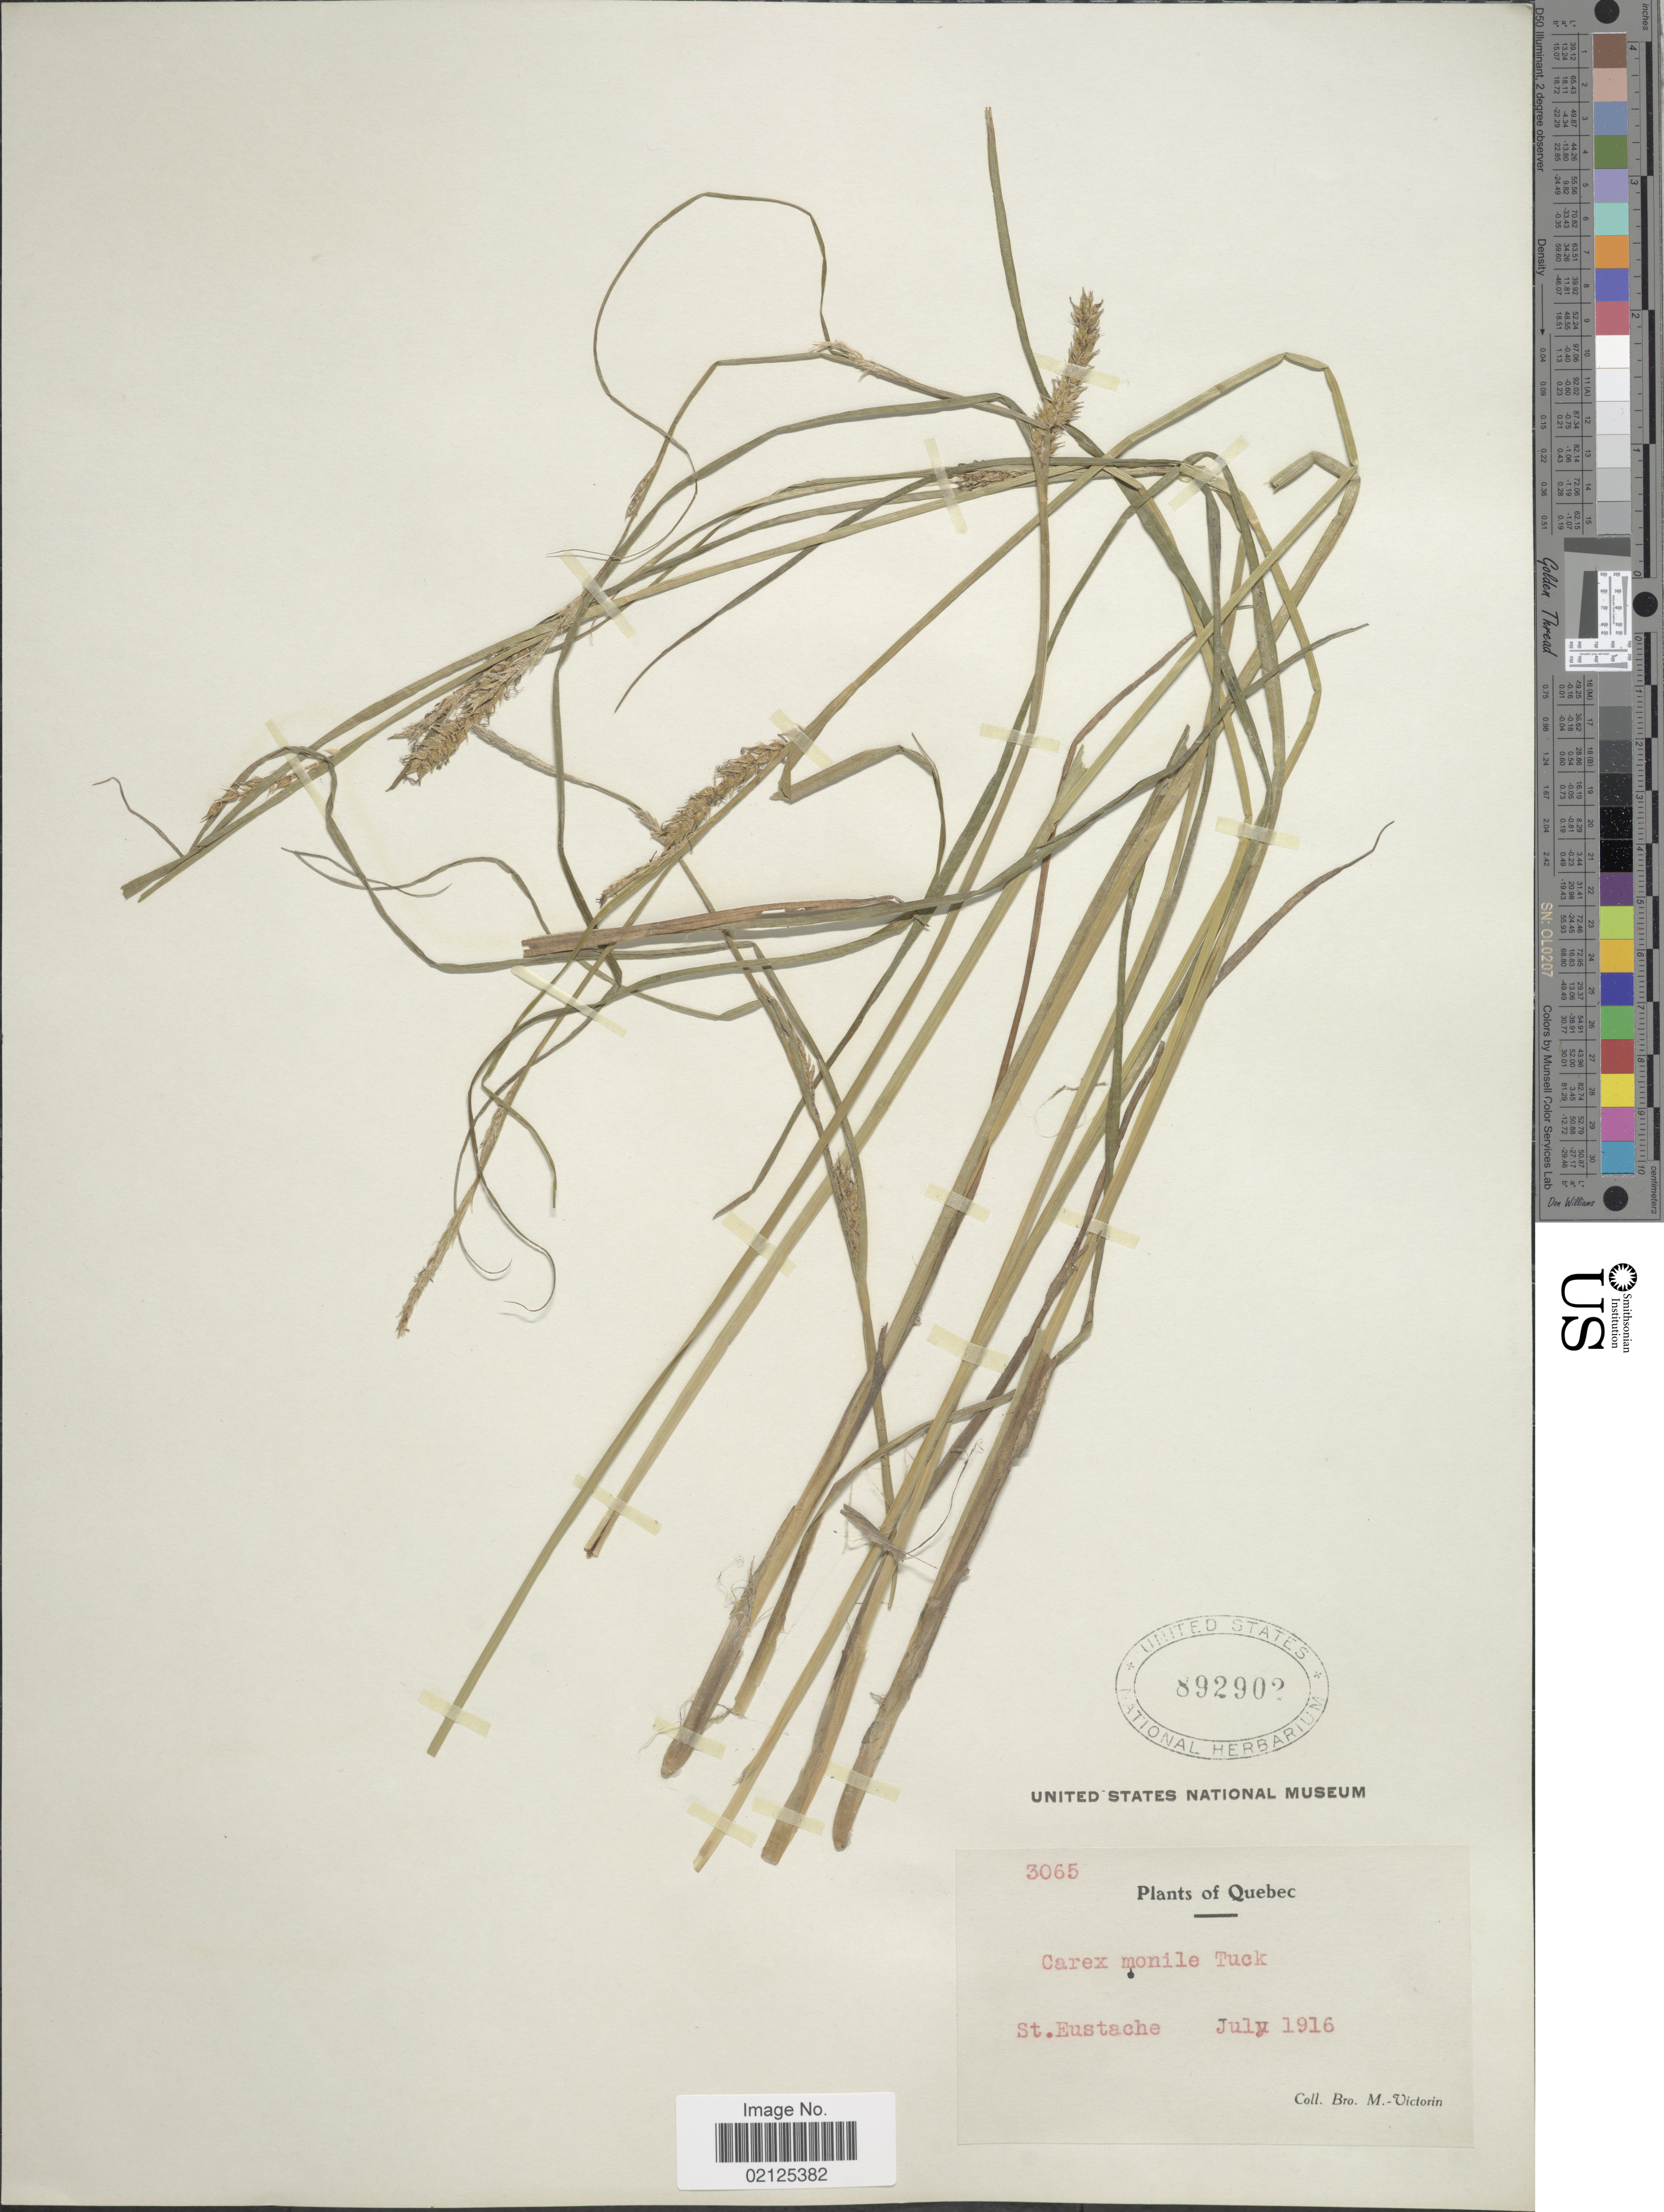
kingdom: Plantae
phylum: Tracheophyta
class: Liliopsida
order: Poales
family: Cyperaceae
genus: Carex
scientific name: Carex vesicaria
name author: L.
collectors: Fr. Marie-Victorin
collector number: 3065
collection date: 1916-07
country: Canada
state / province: Quebec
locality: St Eustache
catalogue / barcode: US 892902